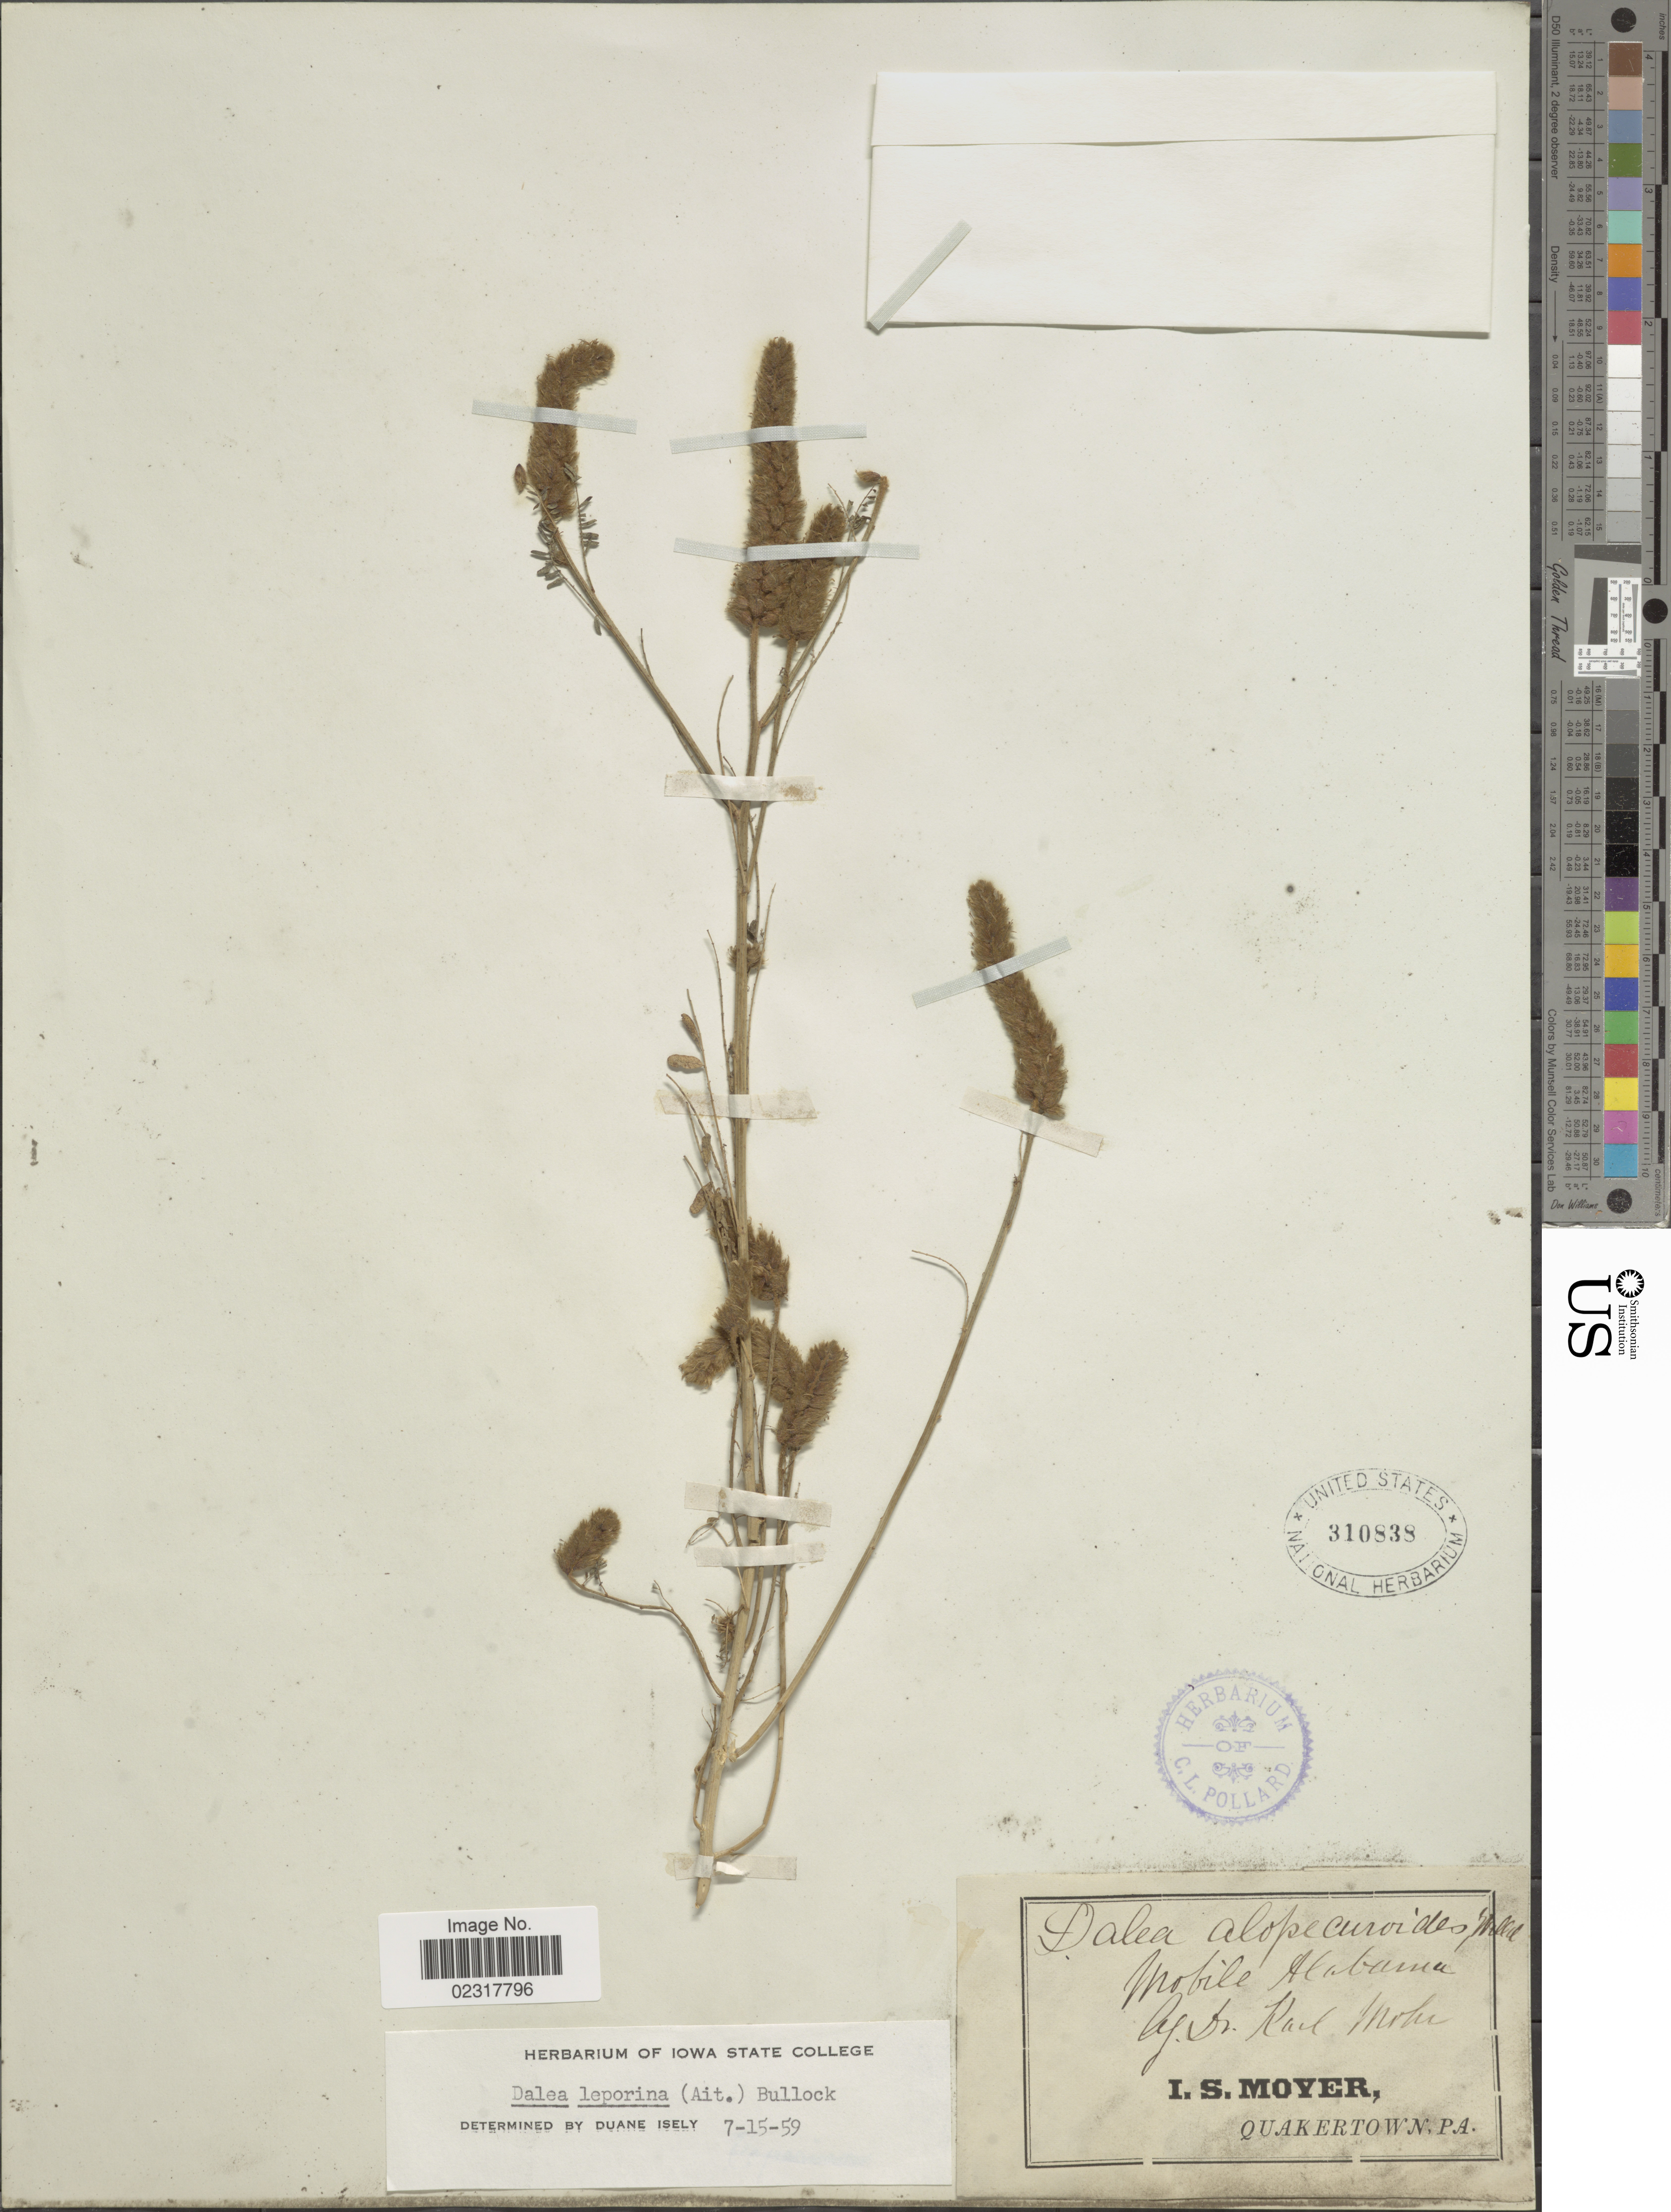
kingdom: Plantae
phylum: Tracheophyta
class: Magnoliopsida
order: Fabales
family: Fabaceae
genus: Dalea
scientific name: Dalea leporina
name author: (Aiton) Bullock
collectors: K. Mohr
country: United States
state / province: Alabama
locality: Mobile.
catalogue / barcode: US 310838